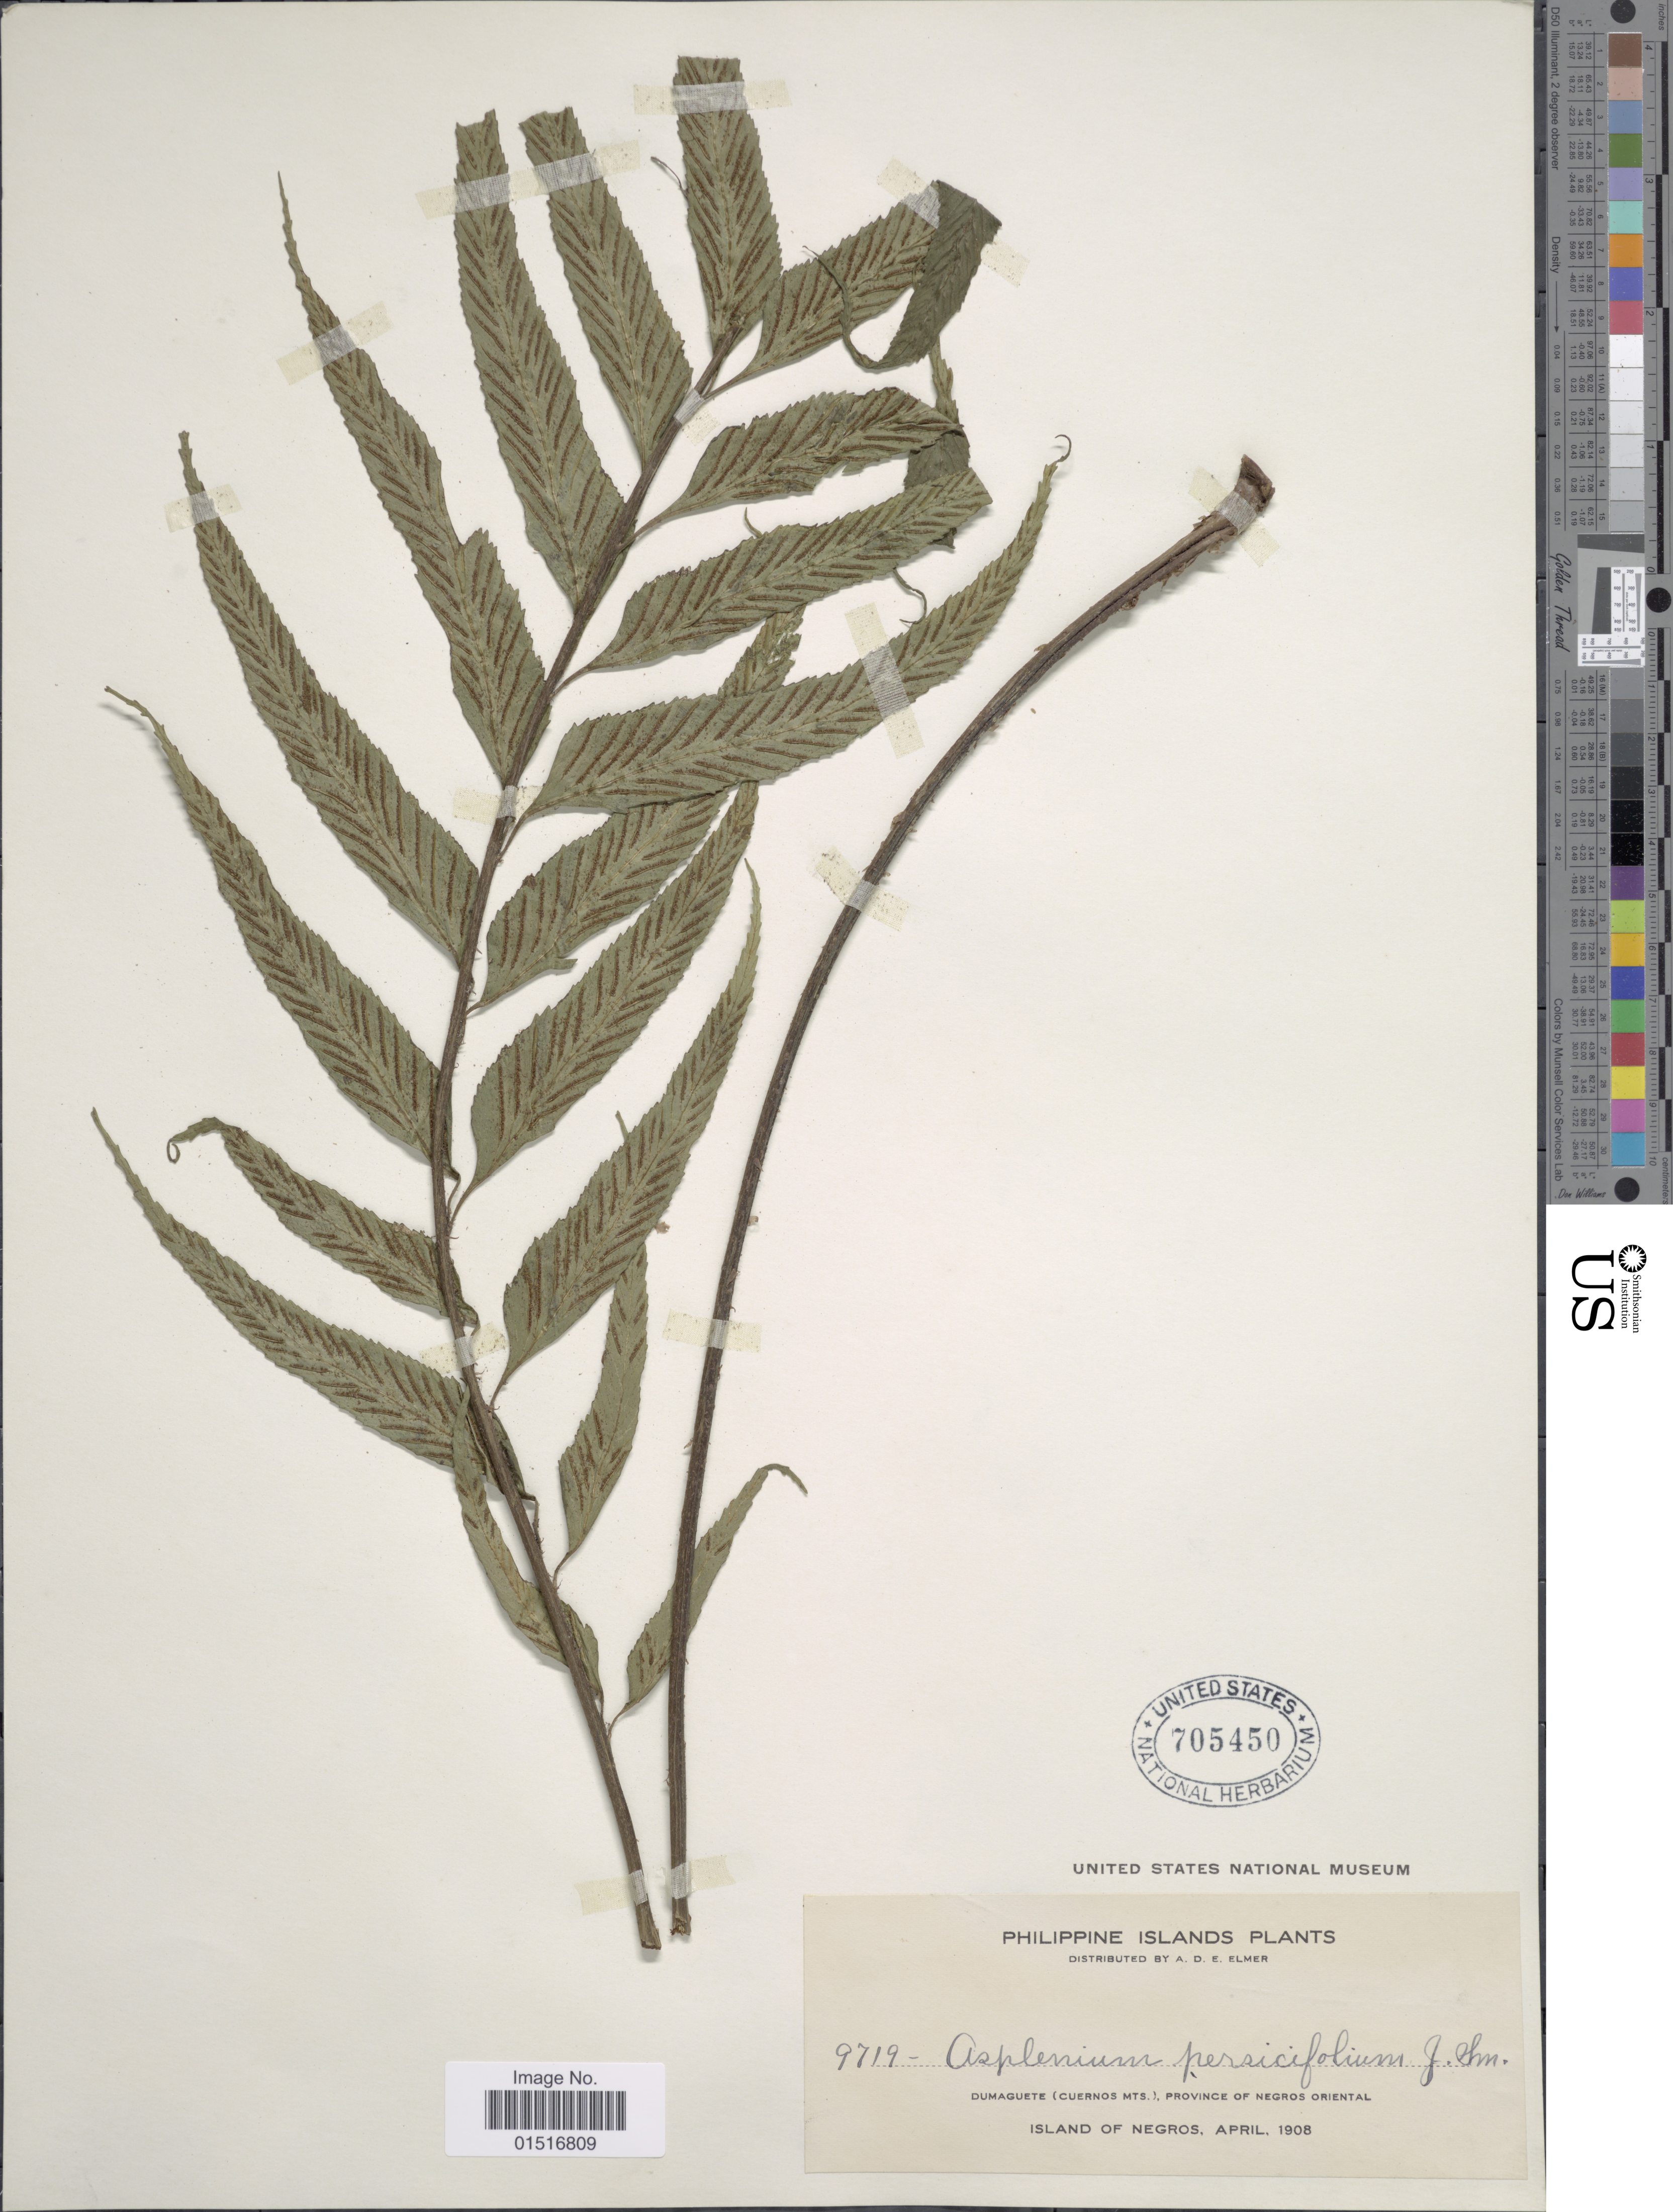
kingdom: Plantae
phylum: Tracheophyta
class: Polypodiopsida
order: Polypodiales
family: Aspleniaceae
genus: Asplenium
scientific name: Asplenium persicifolium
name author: J. Sm. ex Mett.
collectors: A. D. E. Elmer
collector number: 9719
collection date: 1908-04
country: Philippines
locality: Dumaguete (Cuernos Mts.), Province of Negros Oriental. Island of Negros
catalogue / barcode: US 705450